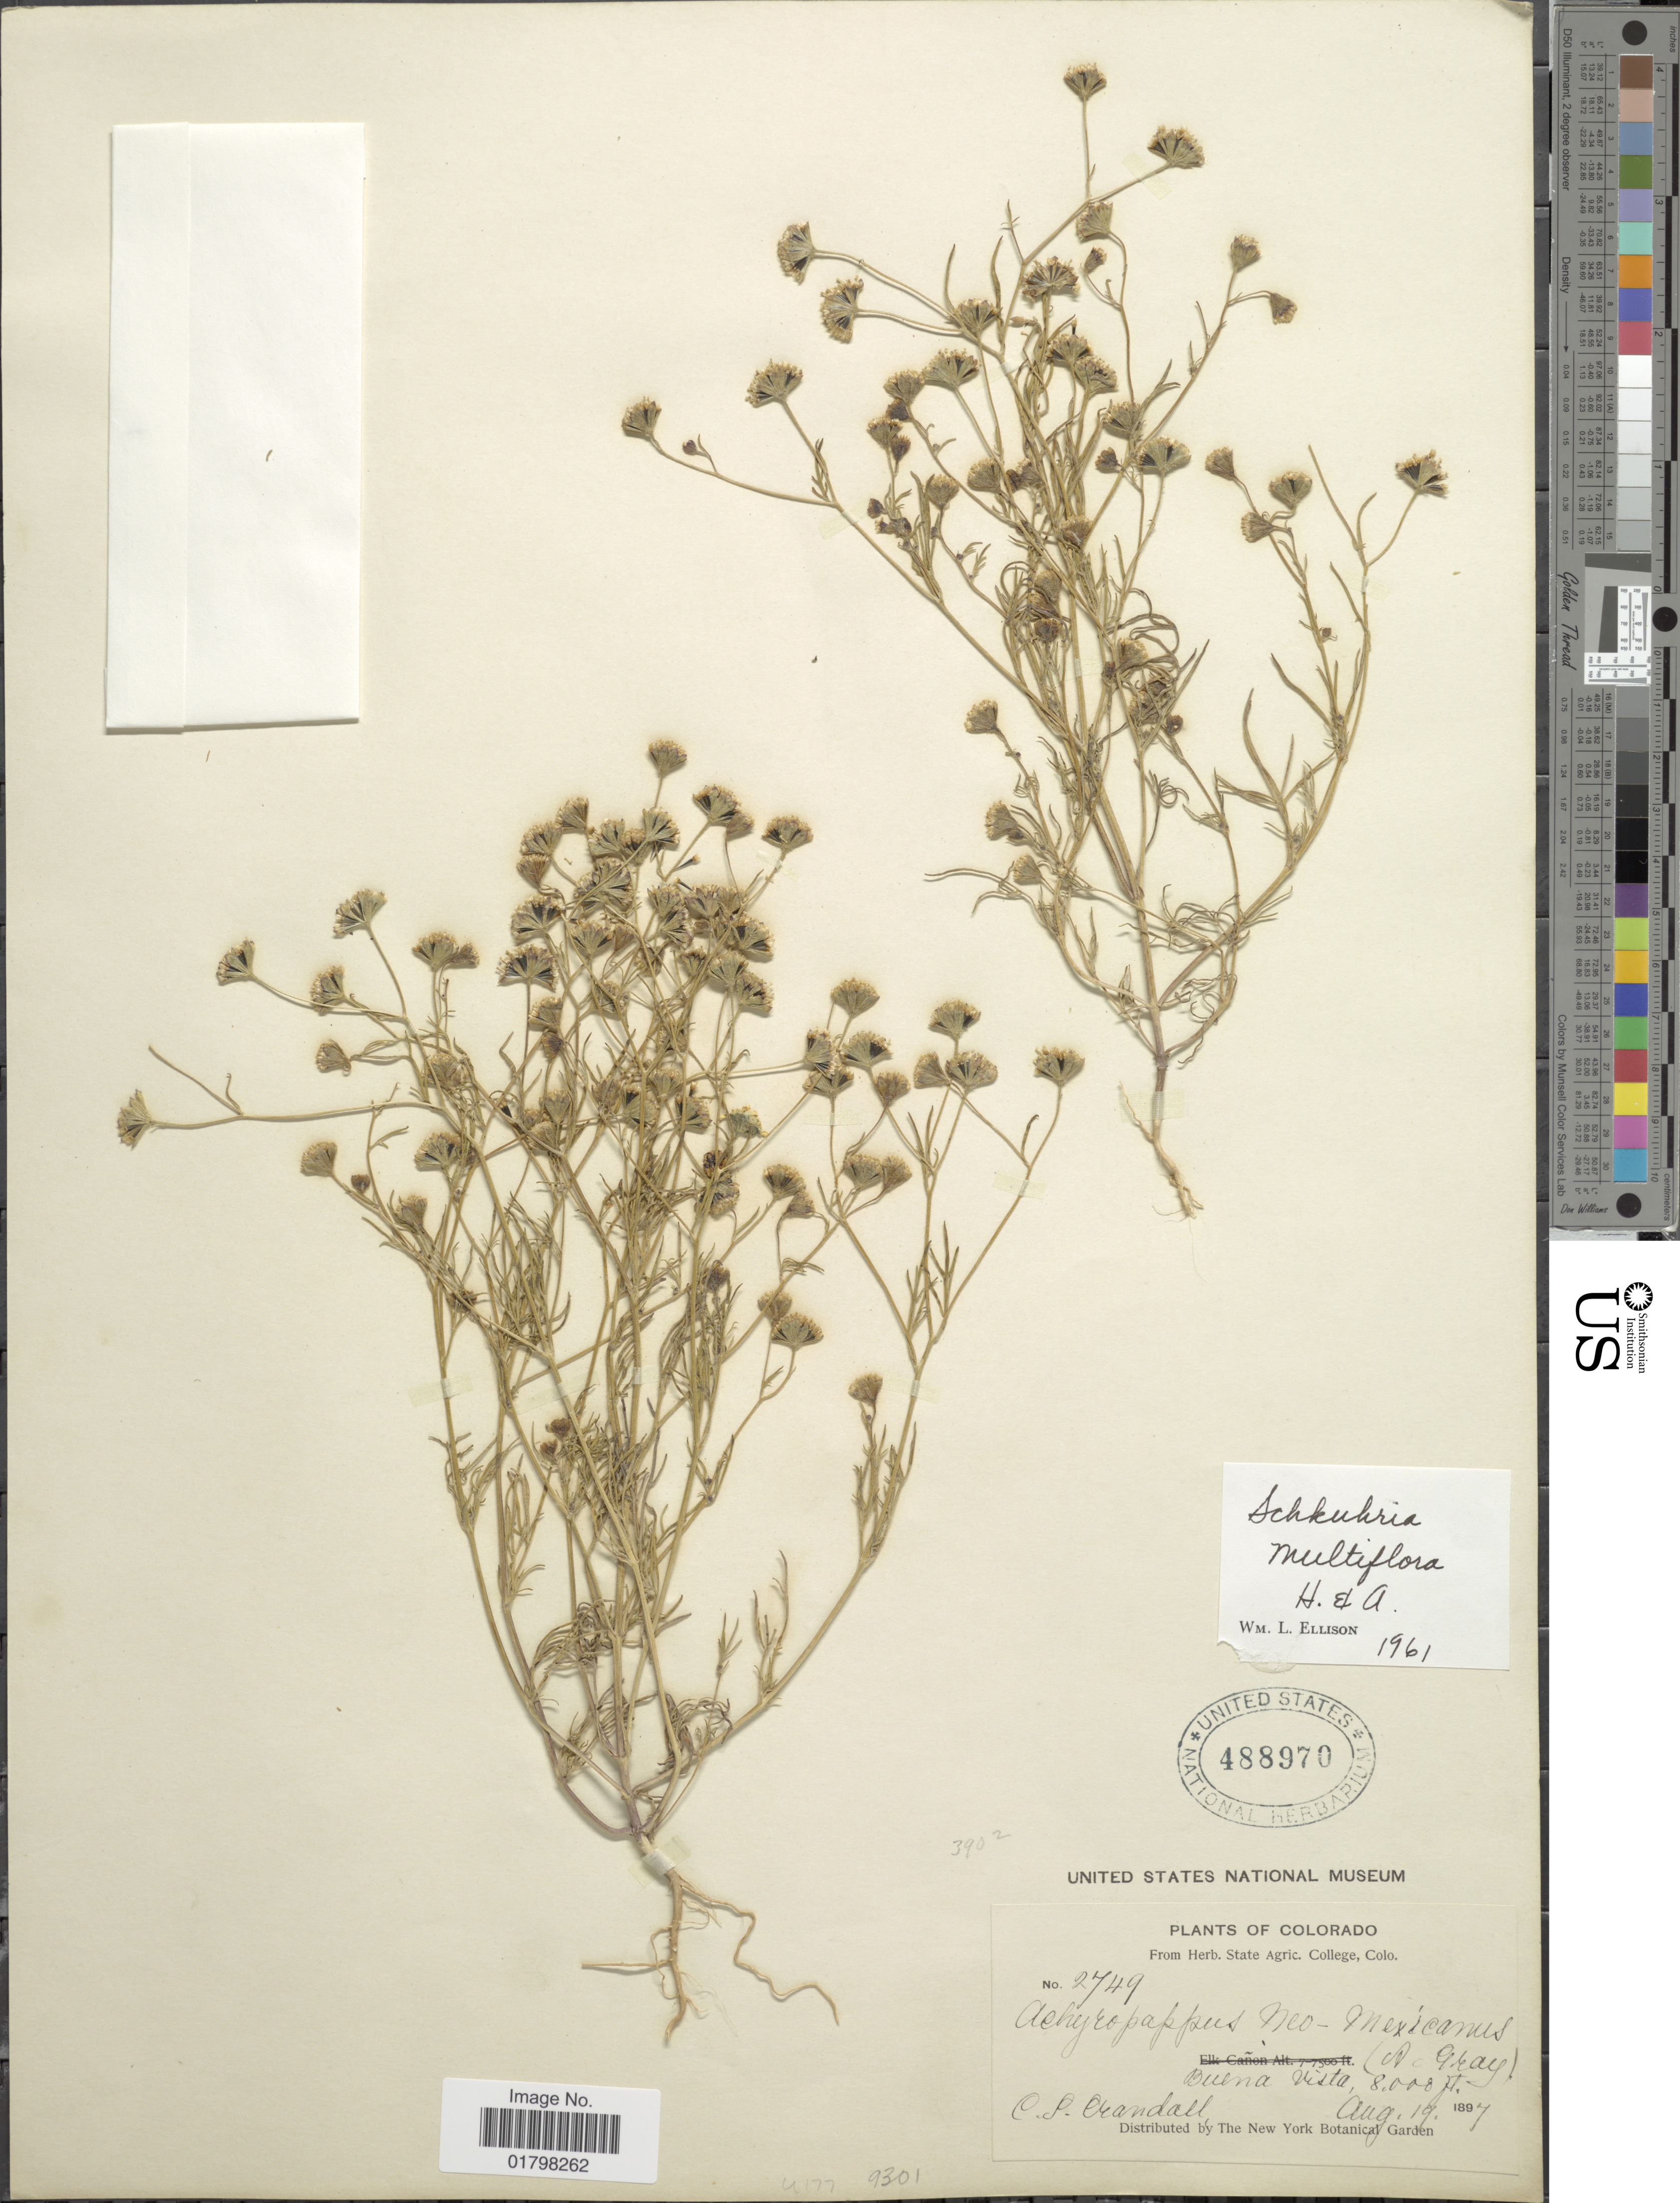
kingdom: Plantae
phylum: Tracheophyta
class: Magnoliopsida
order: Asterales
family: Asteraceae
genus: Schkuhria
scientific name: Schkuhria multiflora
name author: Hook. & Arn.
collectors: C. Crandall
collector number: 2749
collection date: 1897-08-19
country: United States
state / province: Colorado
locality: Buena Vista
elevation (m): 2438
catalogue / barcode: US 488970